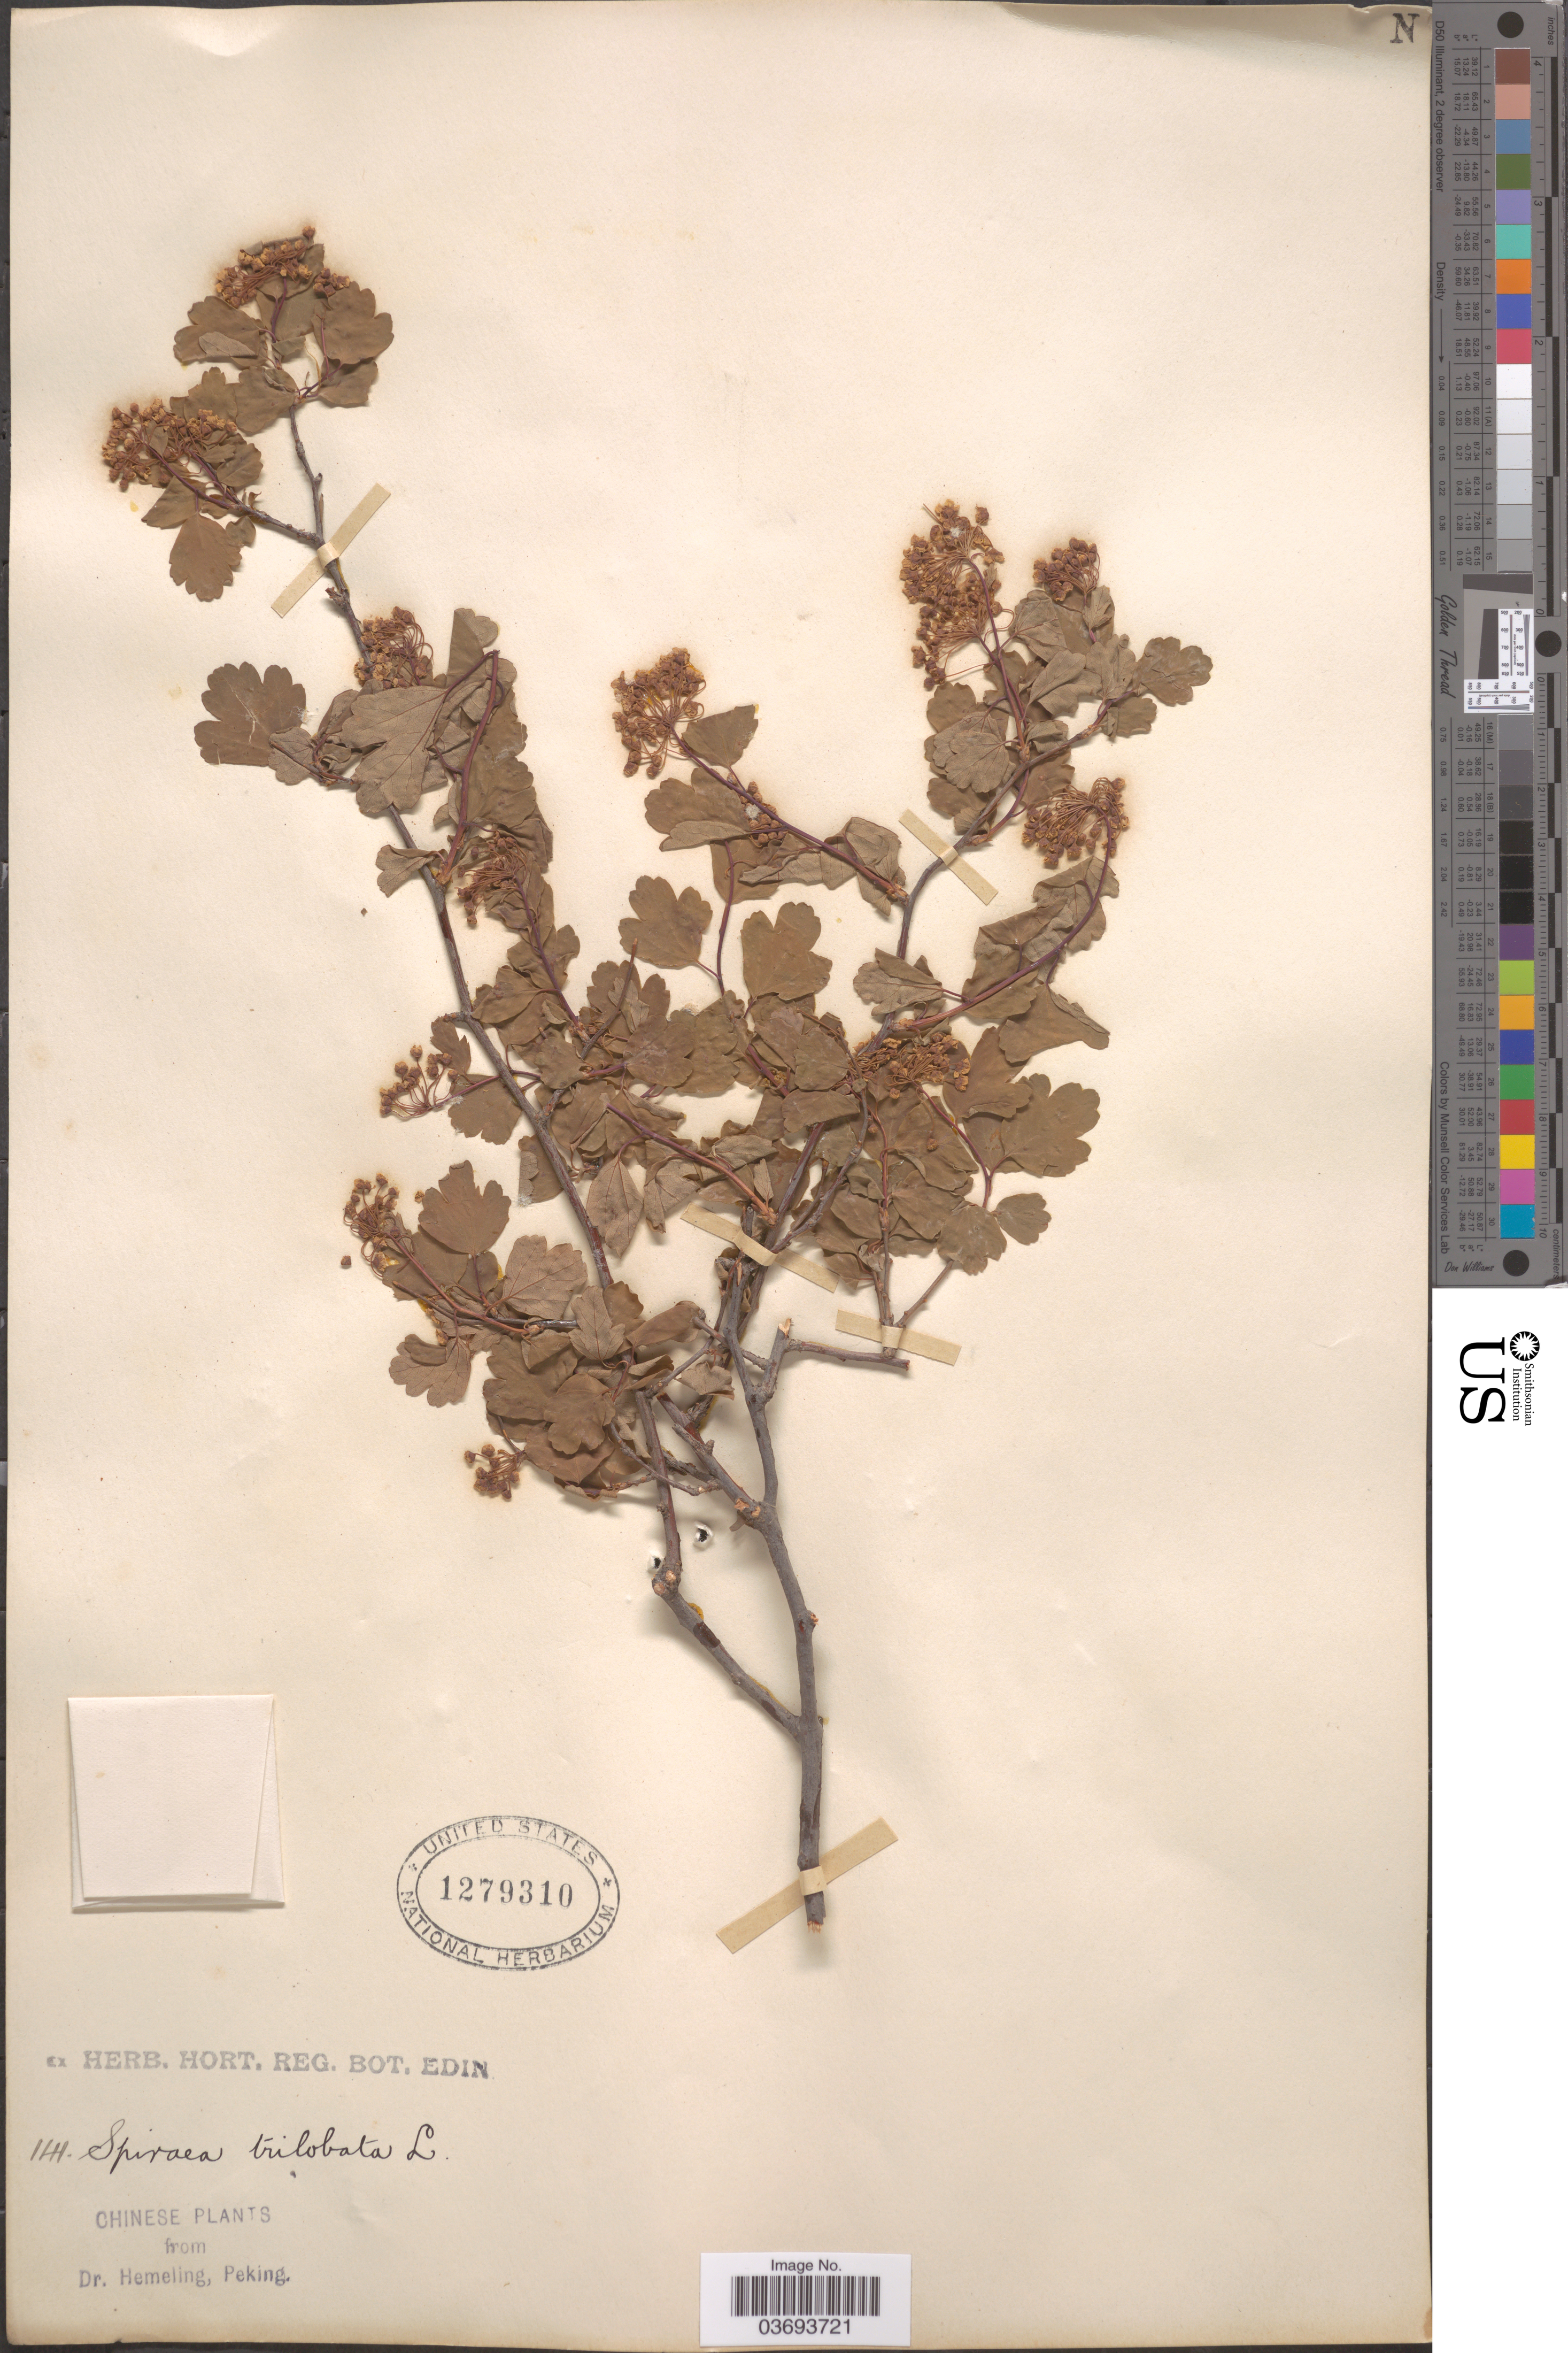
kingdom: Plantae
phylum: Tracheophyta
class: Magnoliopsida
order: Rosales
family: Rosaceae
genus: Spiraea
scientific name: Spiraea trilobata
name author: L.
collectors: -. Hemeling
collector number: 141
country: China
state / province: Beijing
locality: Peking.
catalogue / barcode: US 1279310